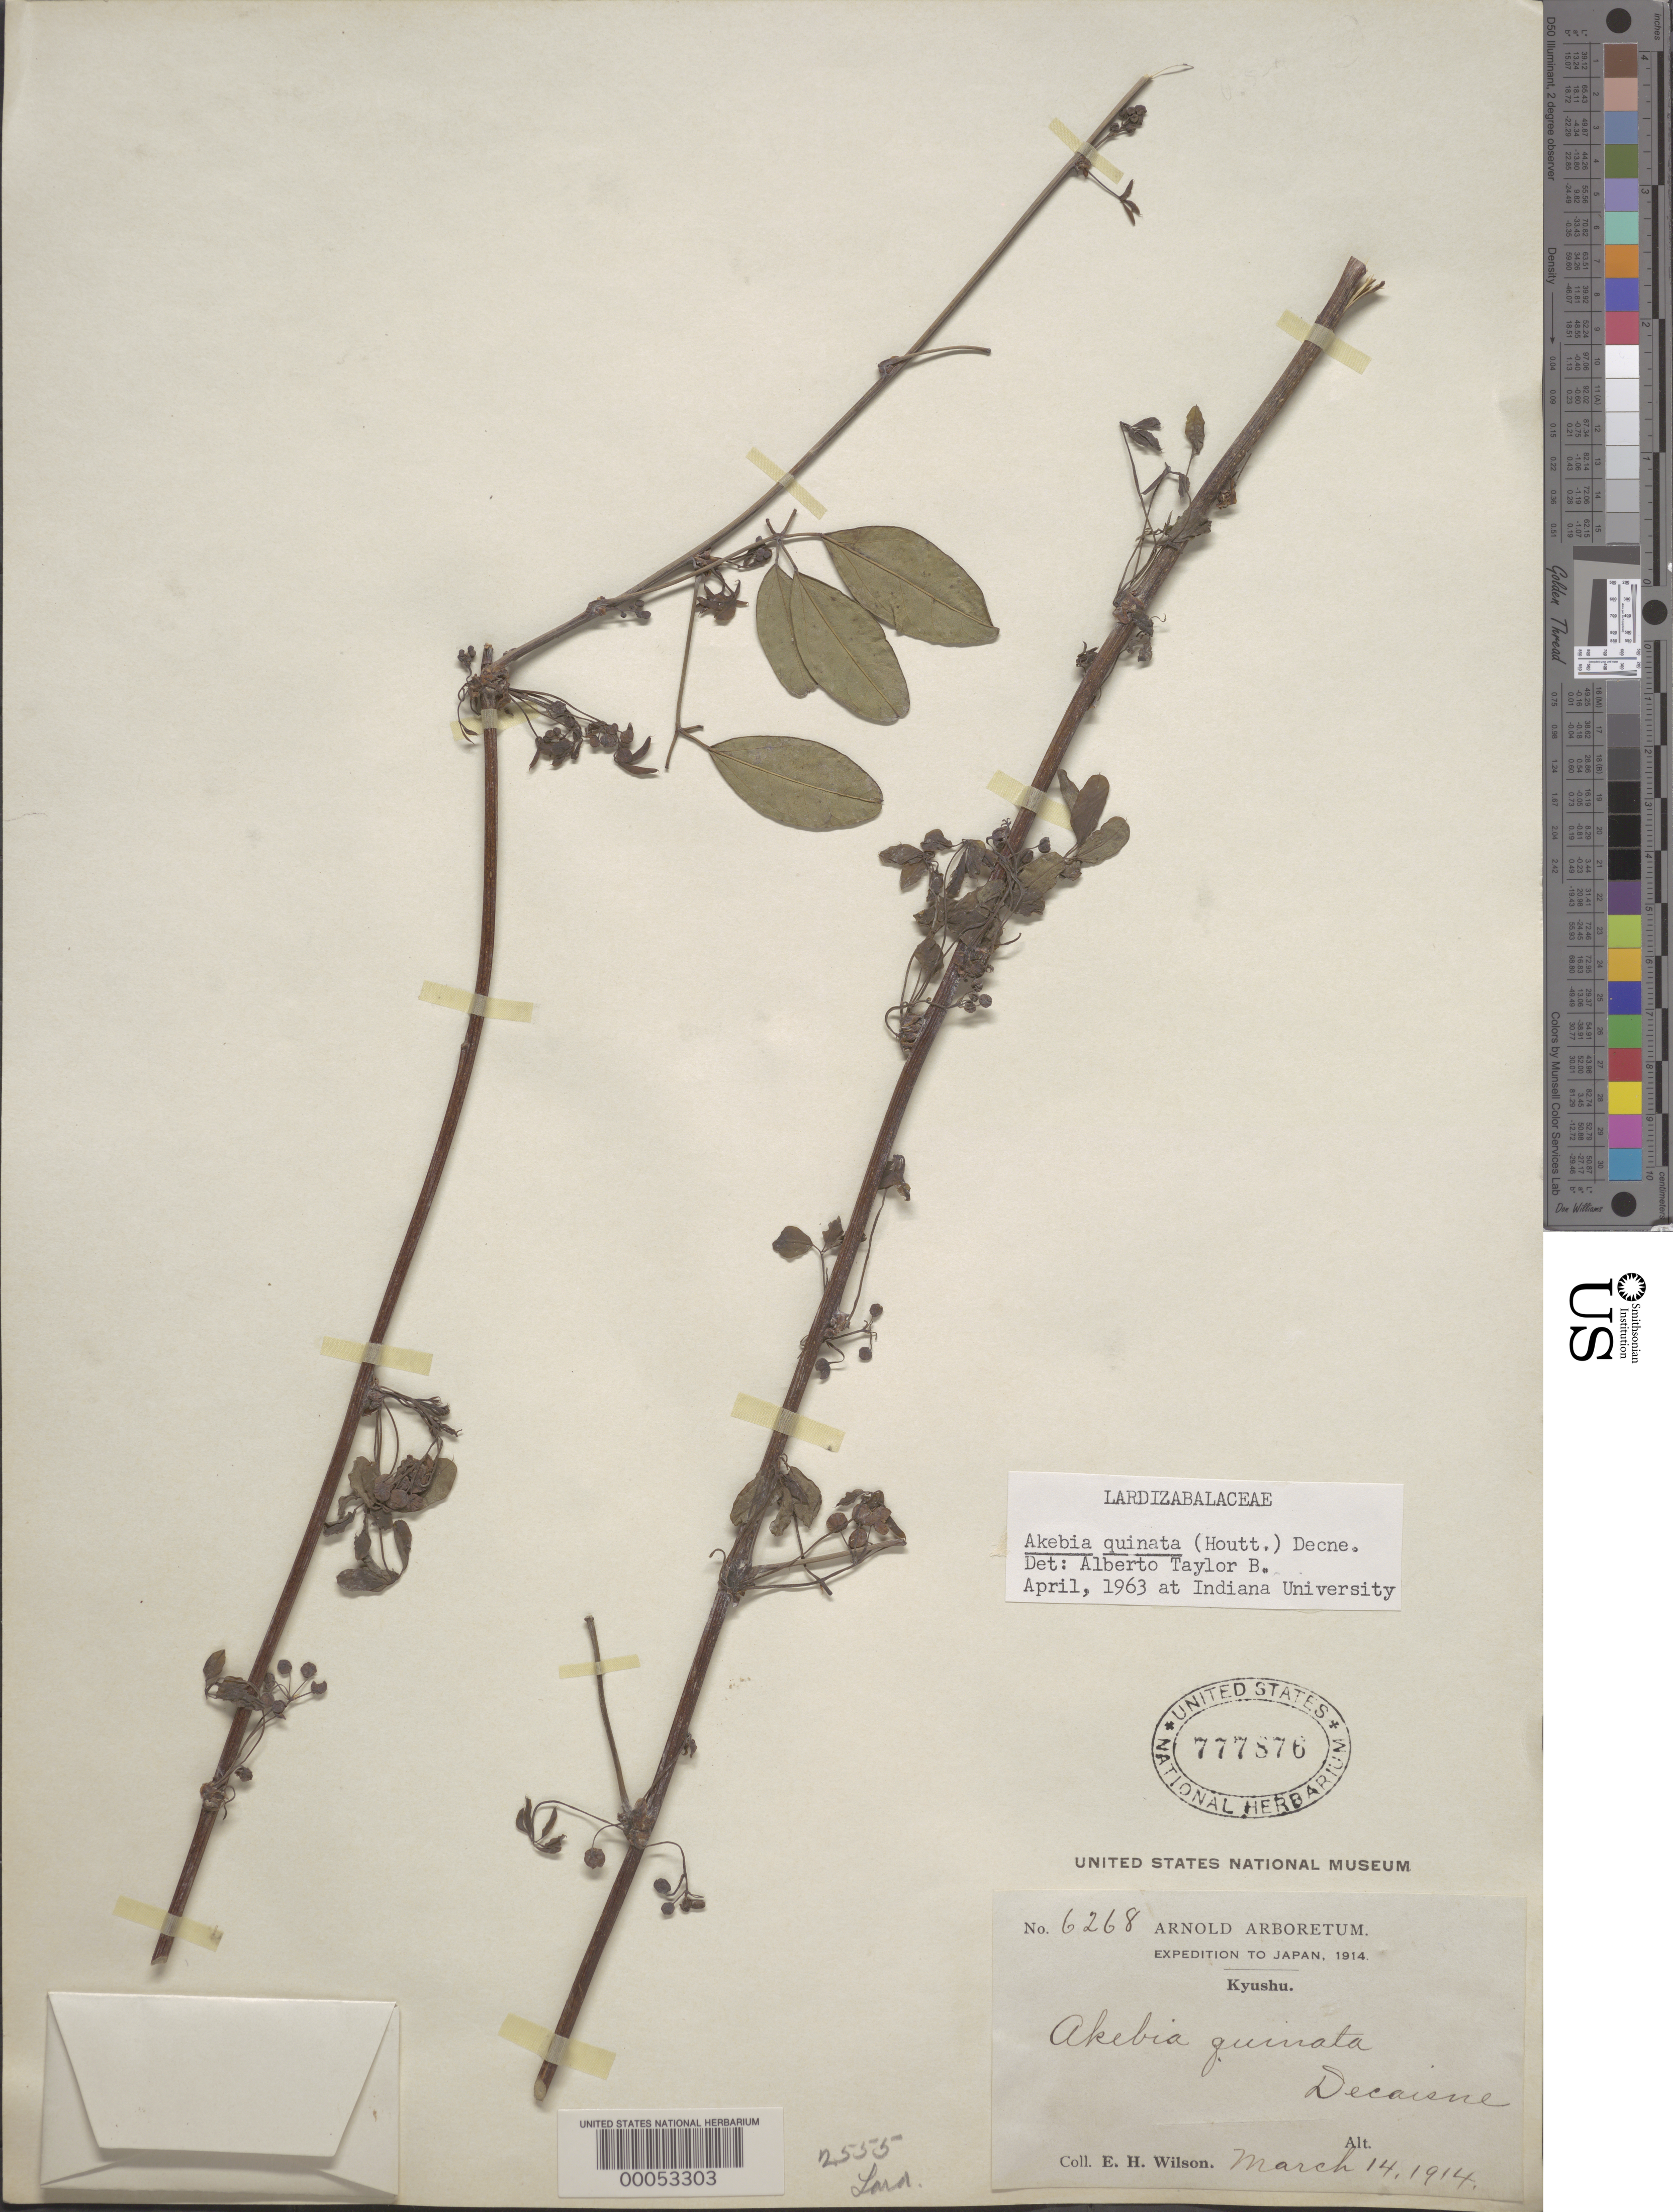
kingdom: Plantae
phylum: Tracheophyta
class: Magnoliopsida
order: Ranunculales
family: Lardizabalaceae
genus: Akebia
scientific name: Akebia quinata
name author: (Houtt.) Decne.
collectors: E. H. Wilson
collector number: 6268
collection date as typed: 14 Mar 1914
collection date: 1914-03-14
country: Japan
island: Kyushu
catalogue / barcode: US 777876